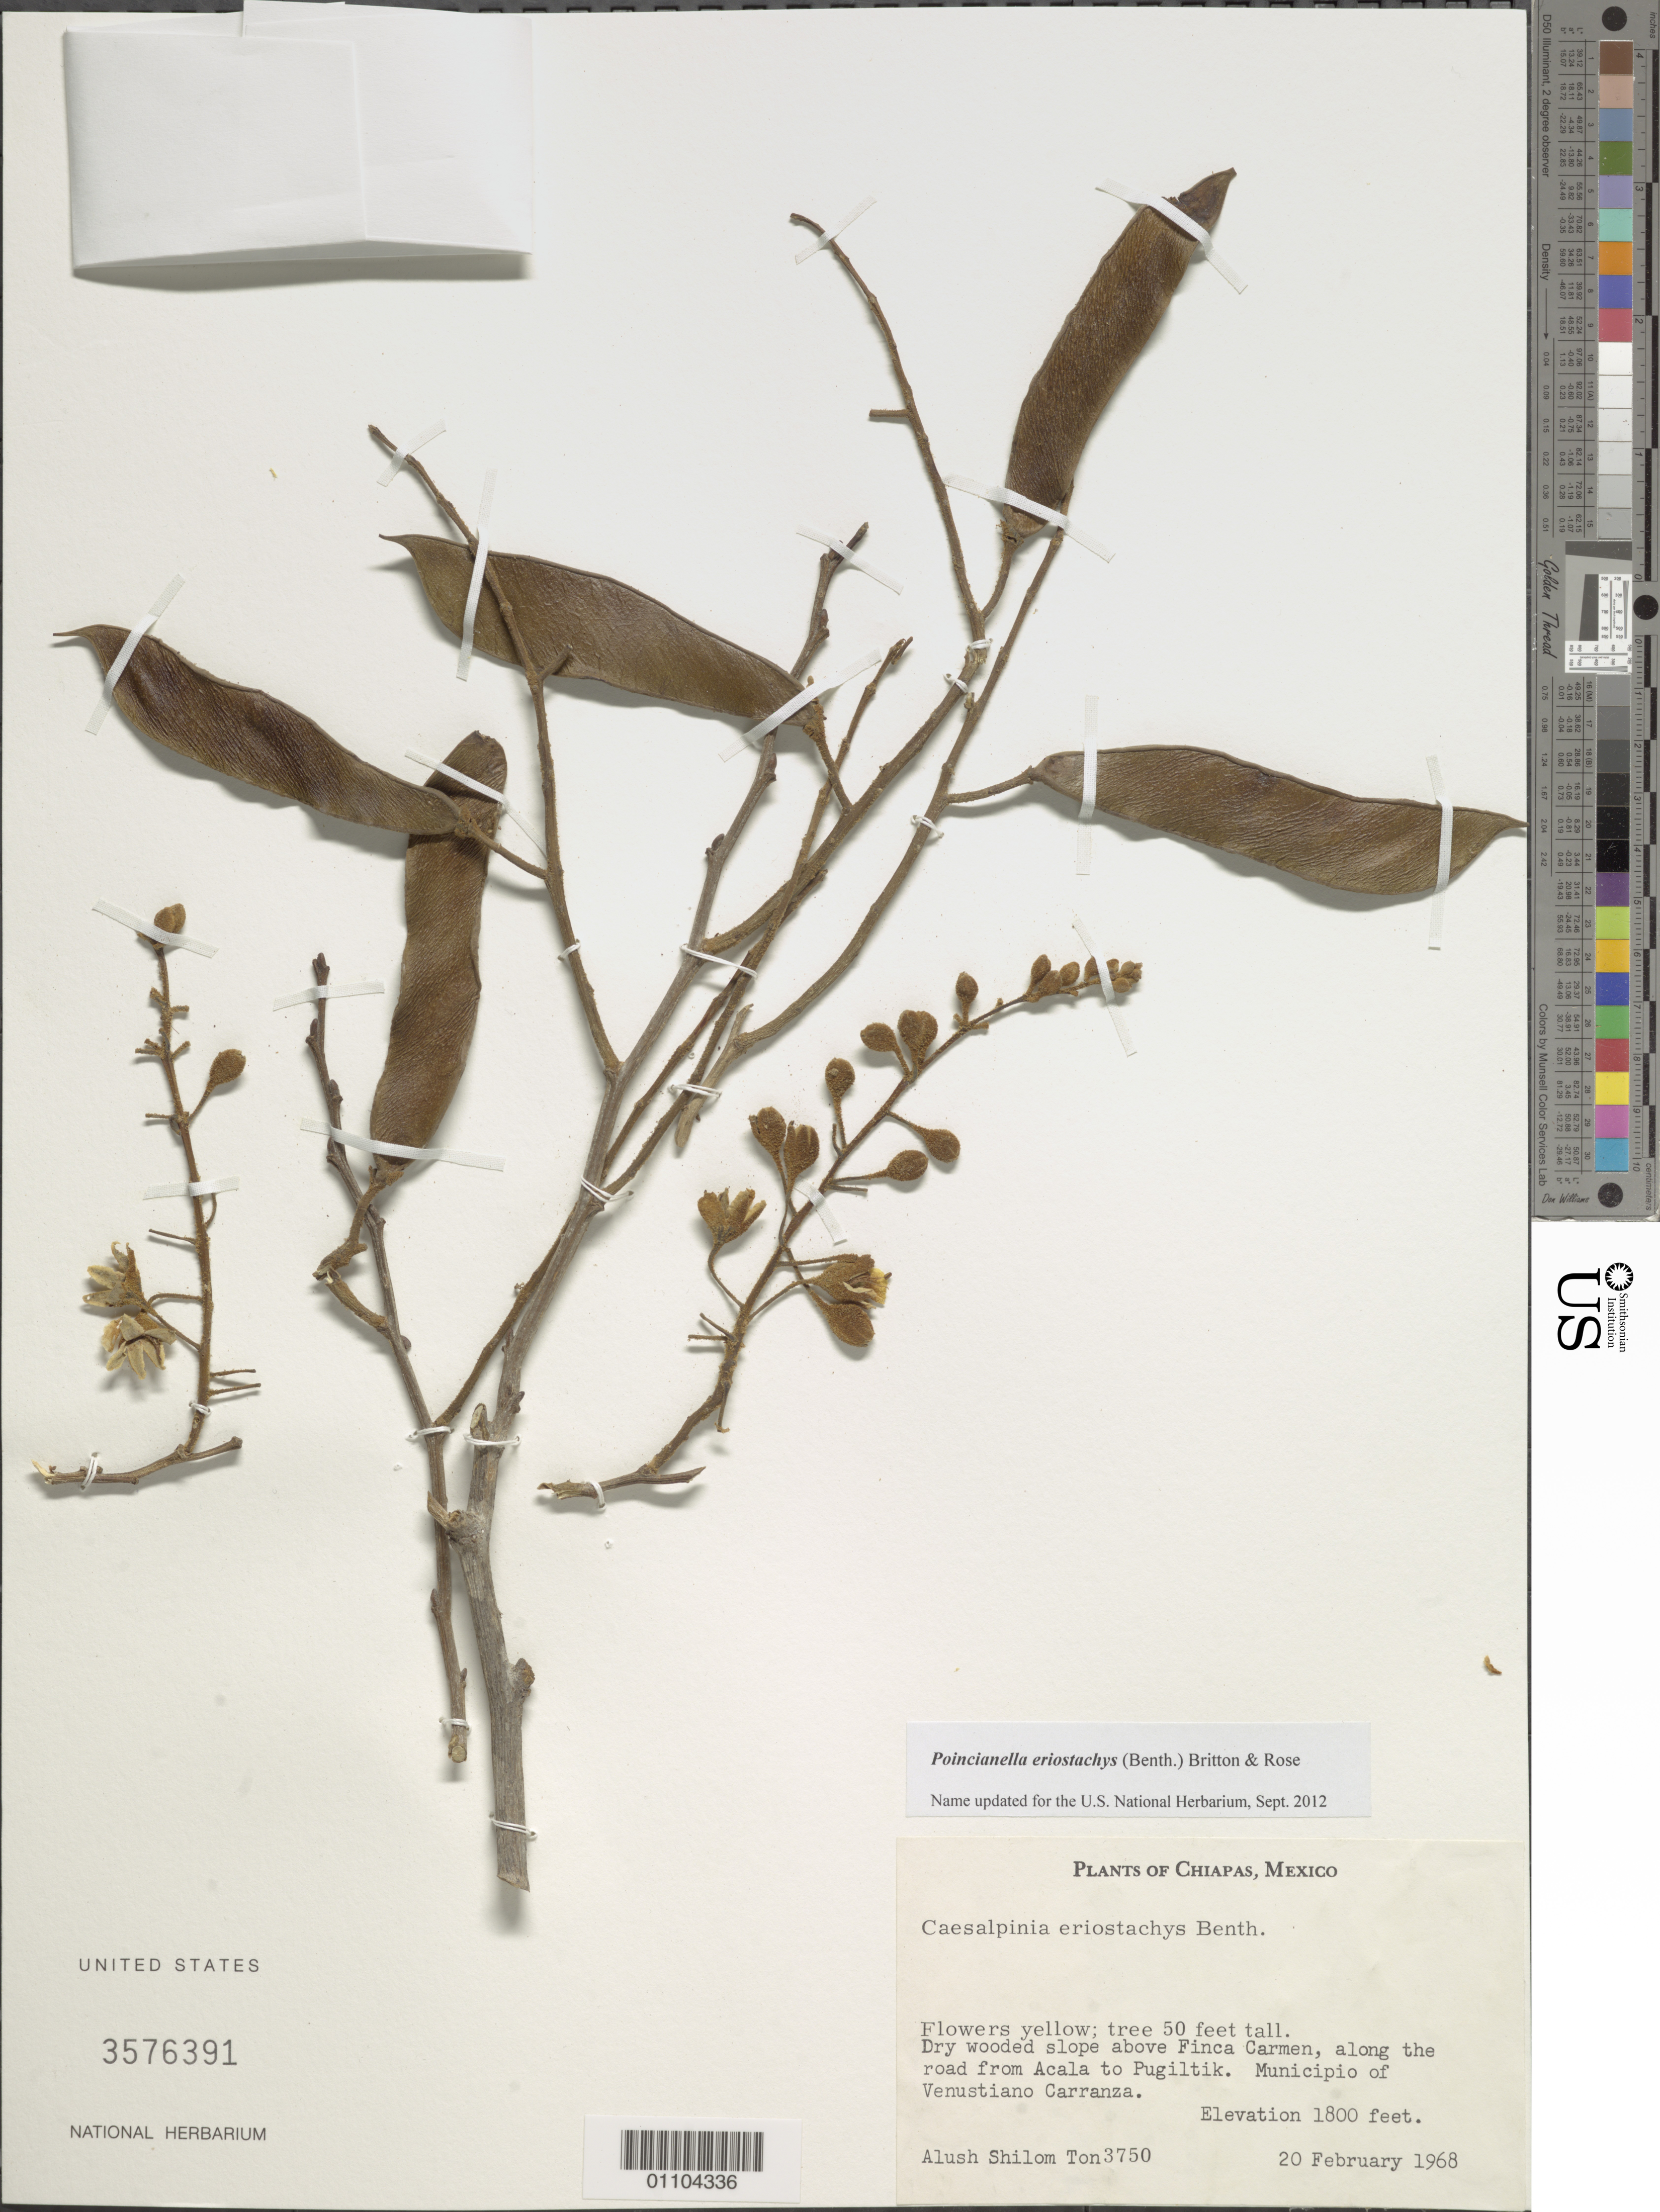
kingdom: Plantae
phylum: Tracheophyta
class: Magnoliopsida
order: Fabales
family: Fabaceae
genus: Cenostigma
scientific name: Cenostigma eriostachys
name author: (Benth.) Gagnon & G.P. Lewis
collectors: A. S. Ton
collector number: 3750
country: Mexico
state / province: Chiapas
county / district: Venustiano Carranza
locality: Above Finca Carmen, along the road from Acala to Pugiltik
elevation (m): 549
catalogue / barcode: US 3576391